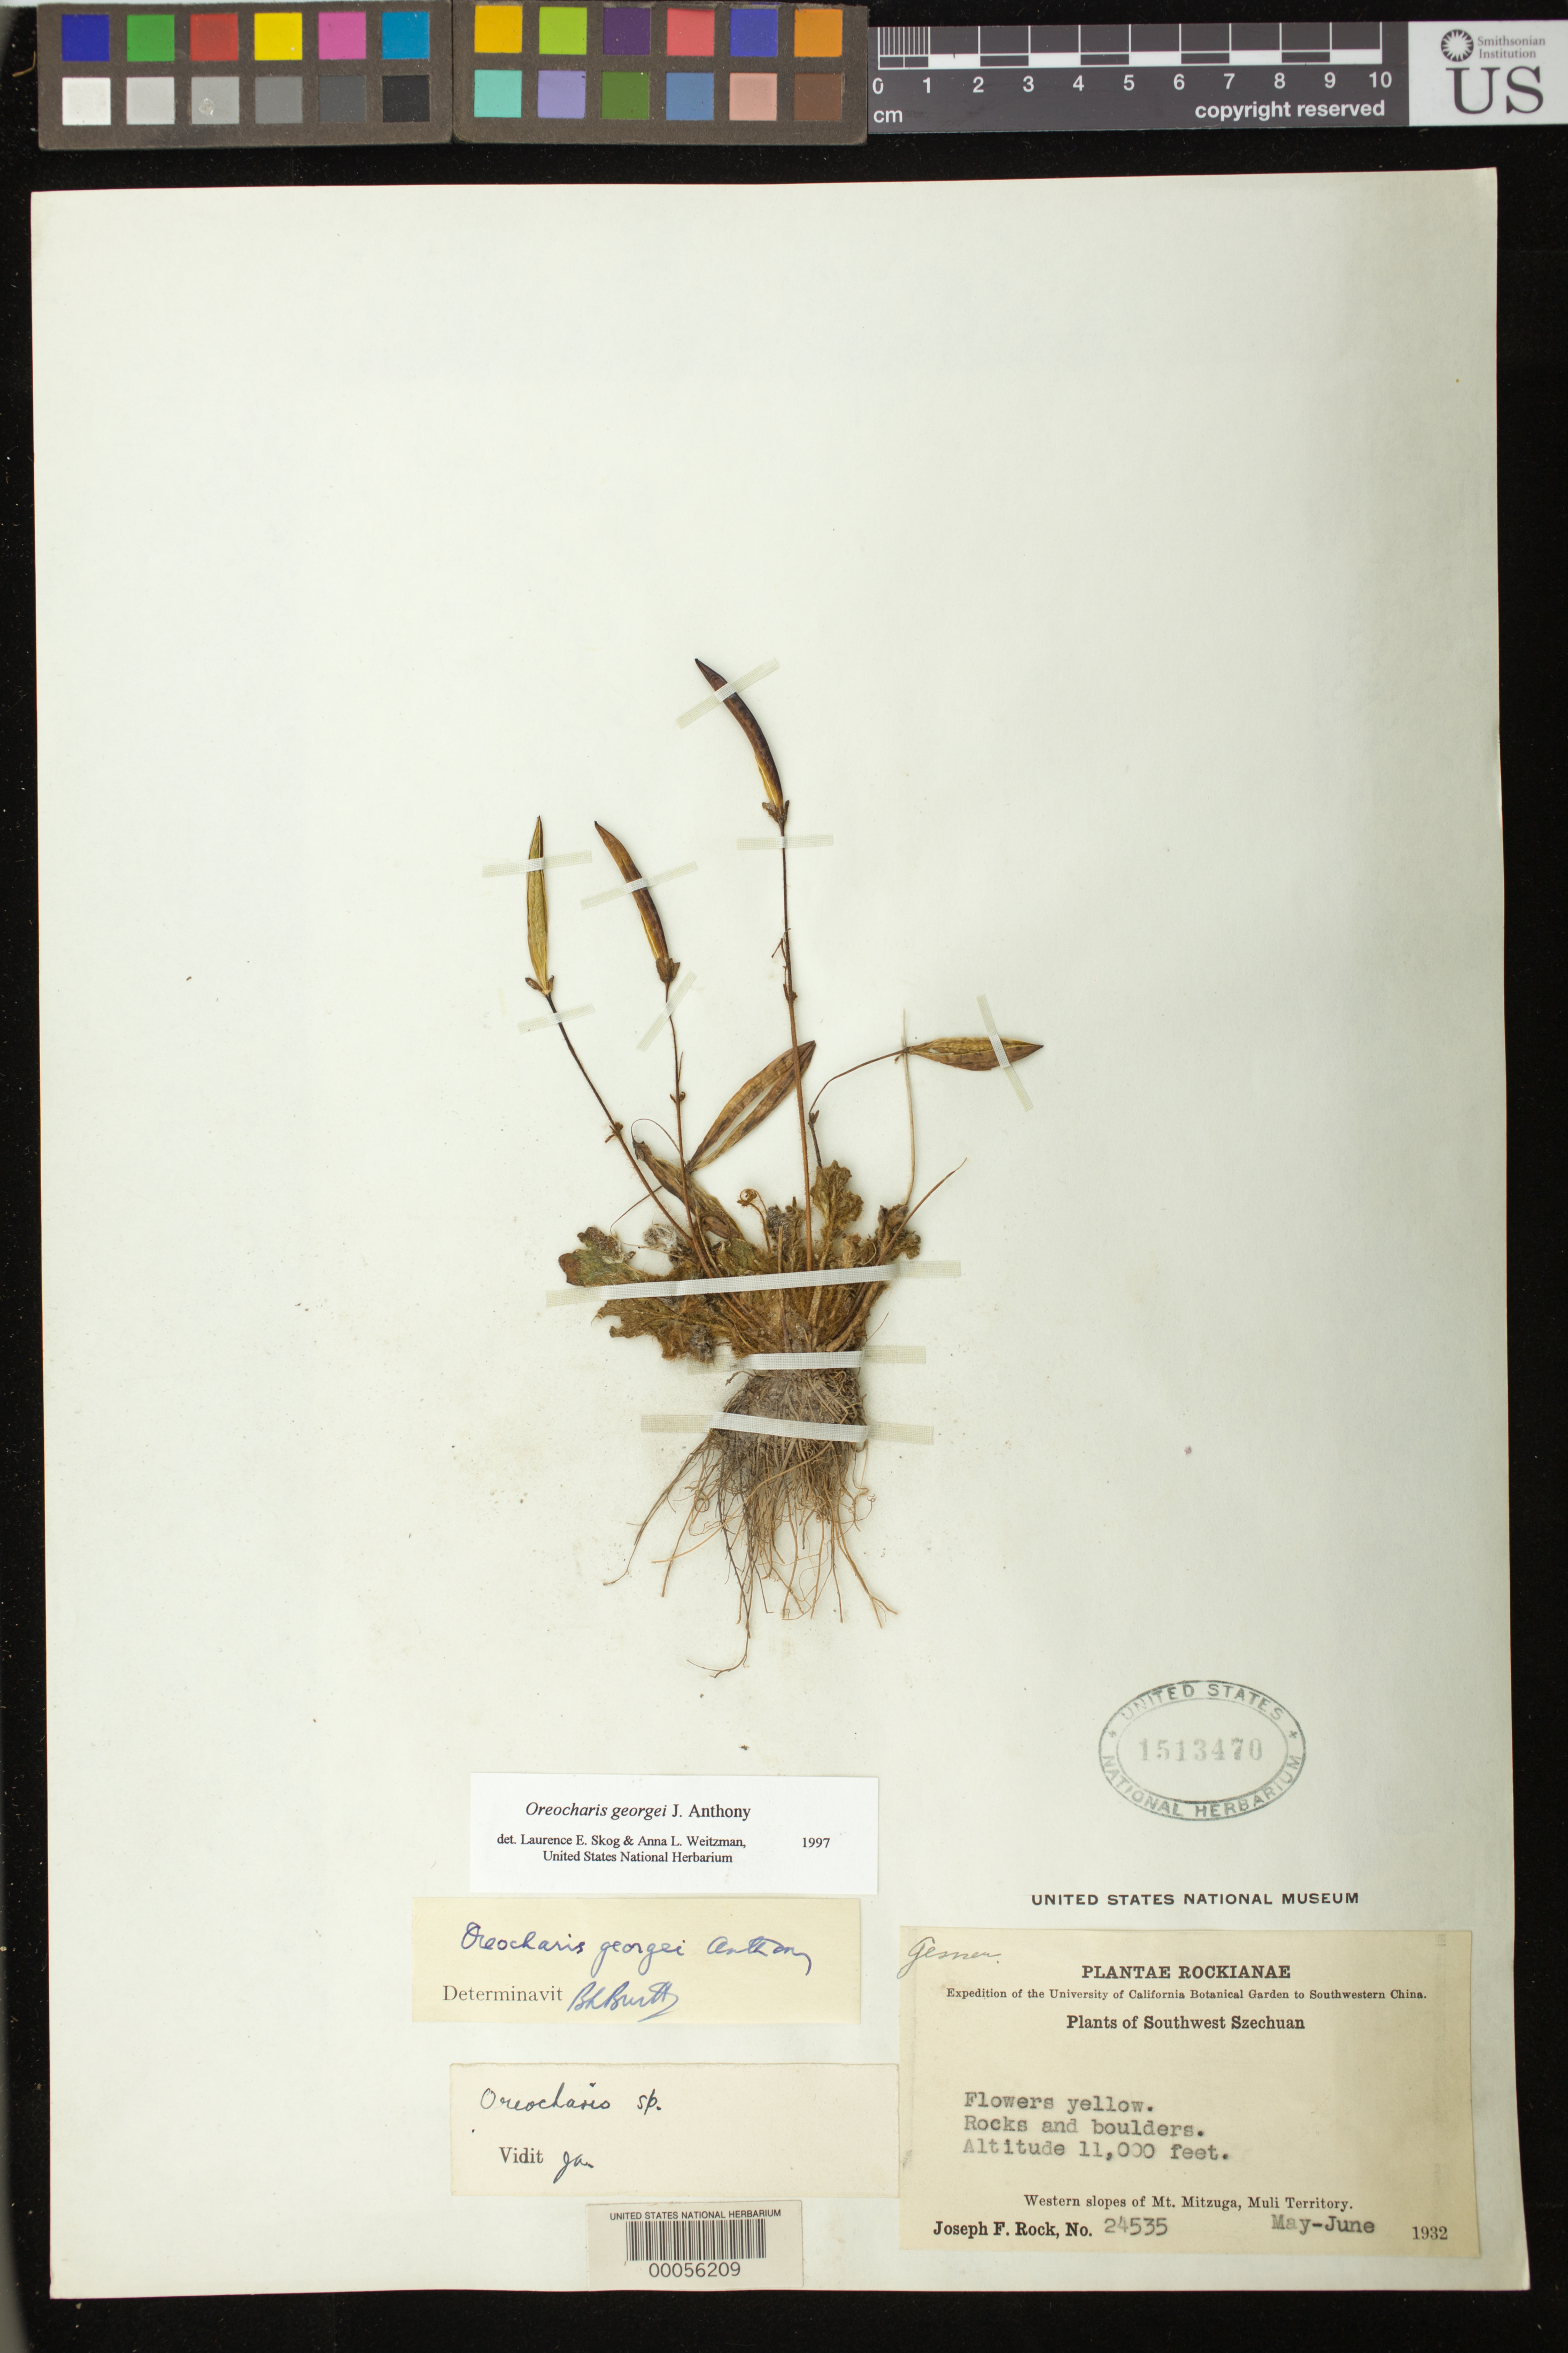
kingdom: Plantae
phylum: Tracheophyta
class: Magnoliopsida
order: Lamiales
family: Gesneriaceae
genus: Oreocharis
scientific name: Oreocharis georgei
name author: J. Anthony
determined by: Burtt, B. L.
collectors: J. F. Rock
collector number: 24535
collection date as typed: May-Jun 1932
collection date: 1932-05/1932-06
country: China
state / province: Sichuan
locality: Muli territory, western slopes of mount mitzuga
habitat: Rocks and boulders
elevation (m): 3353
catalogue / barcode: US 1513470